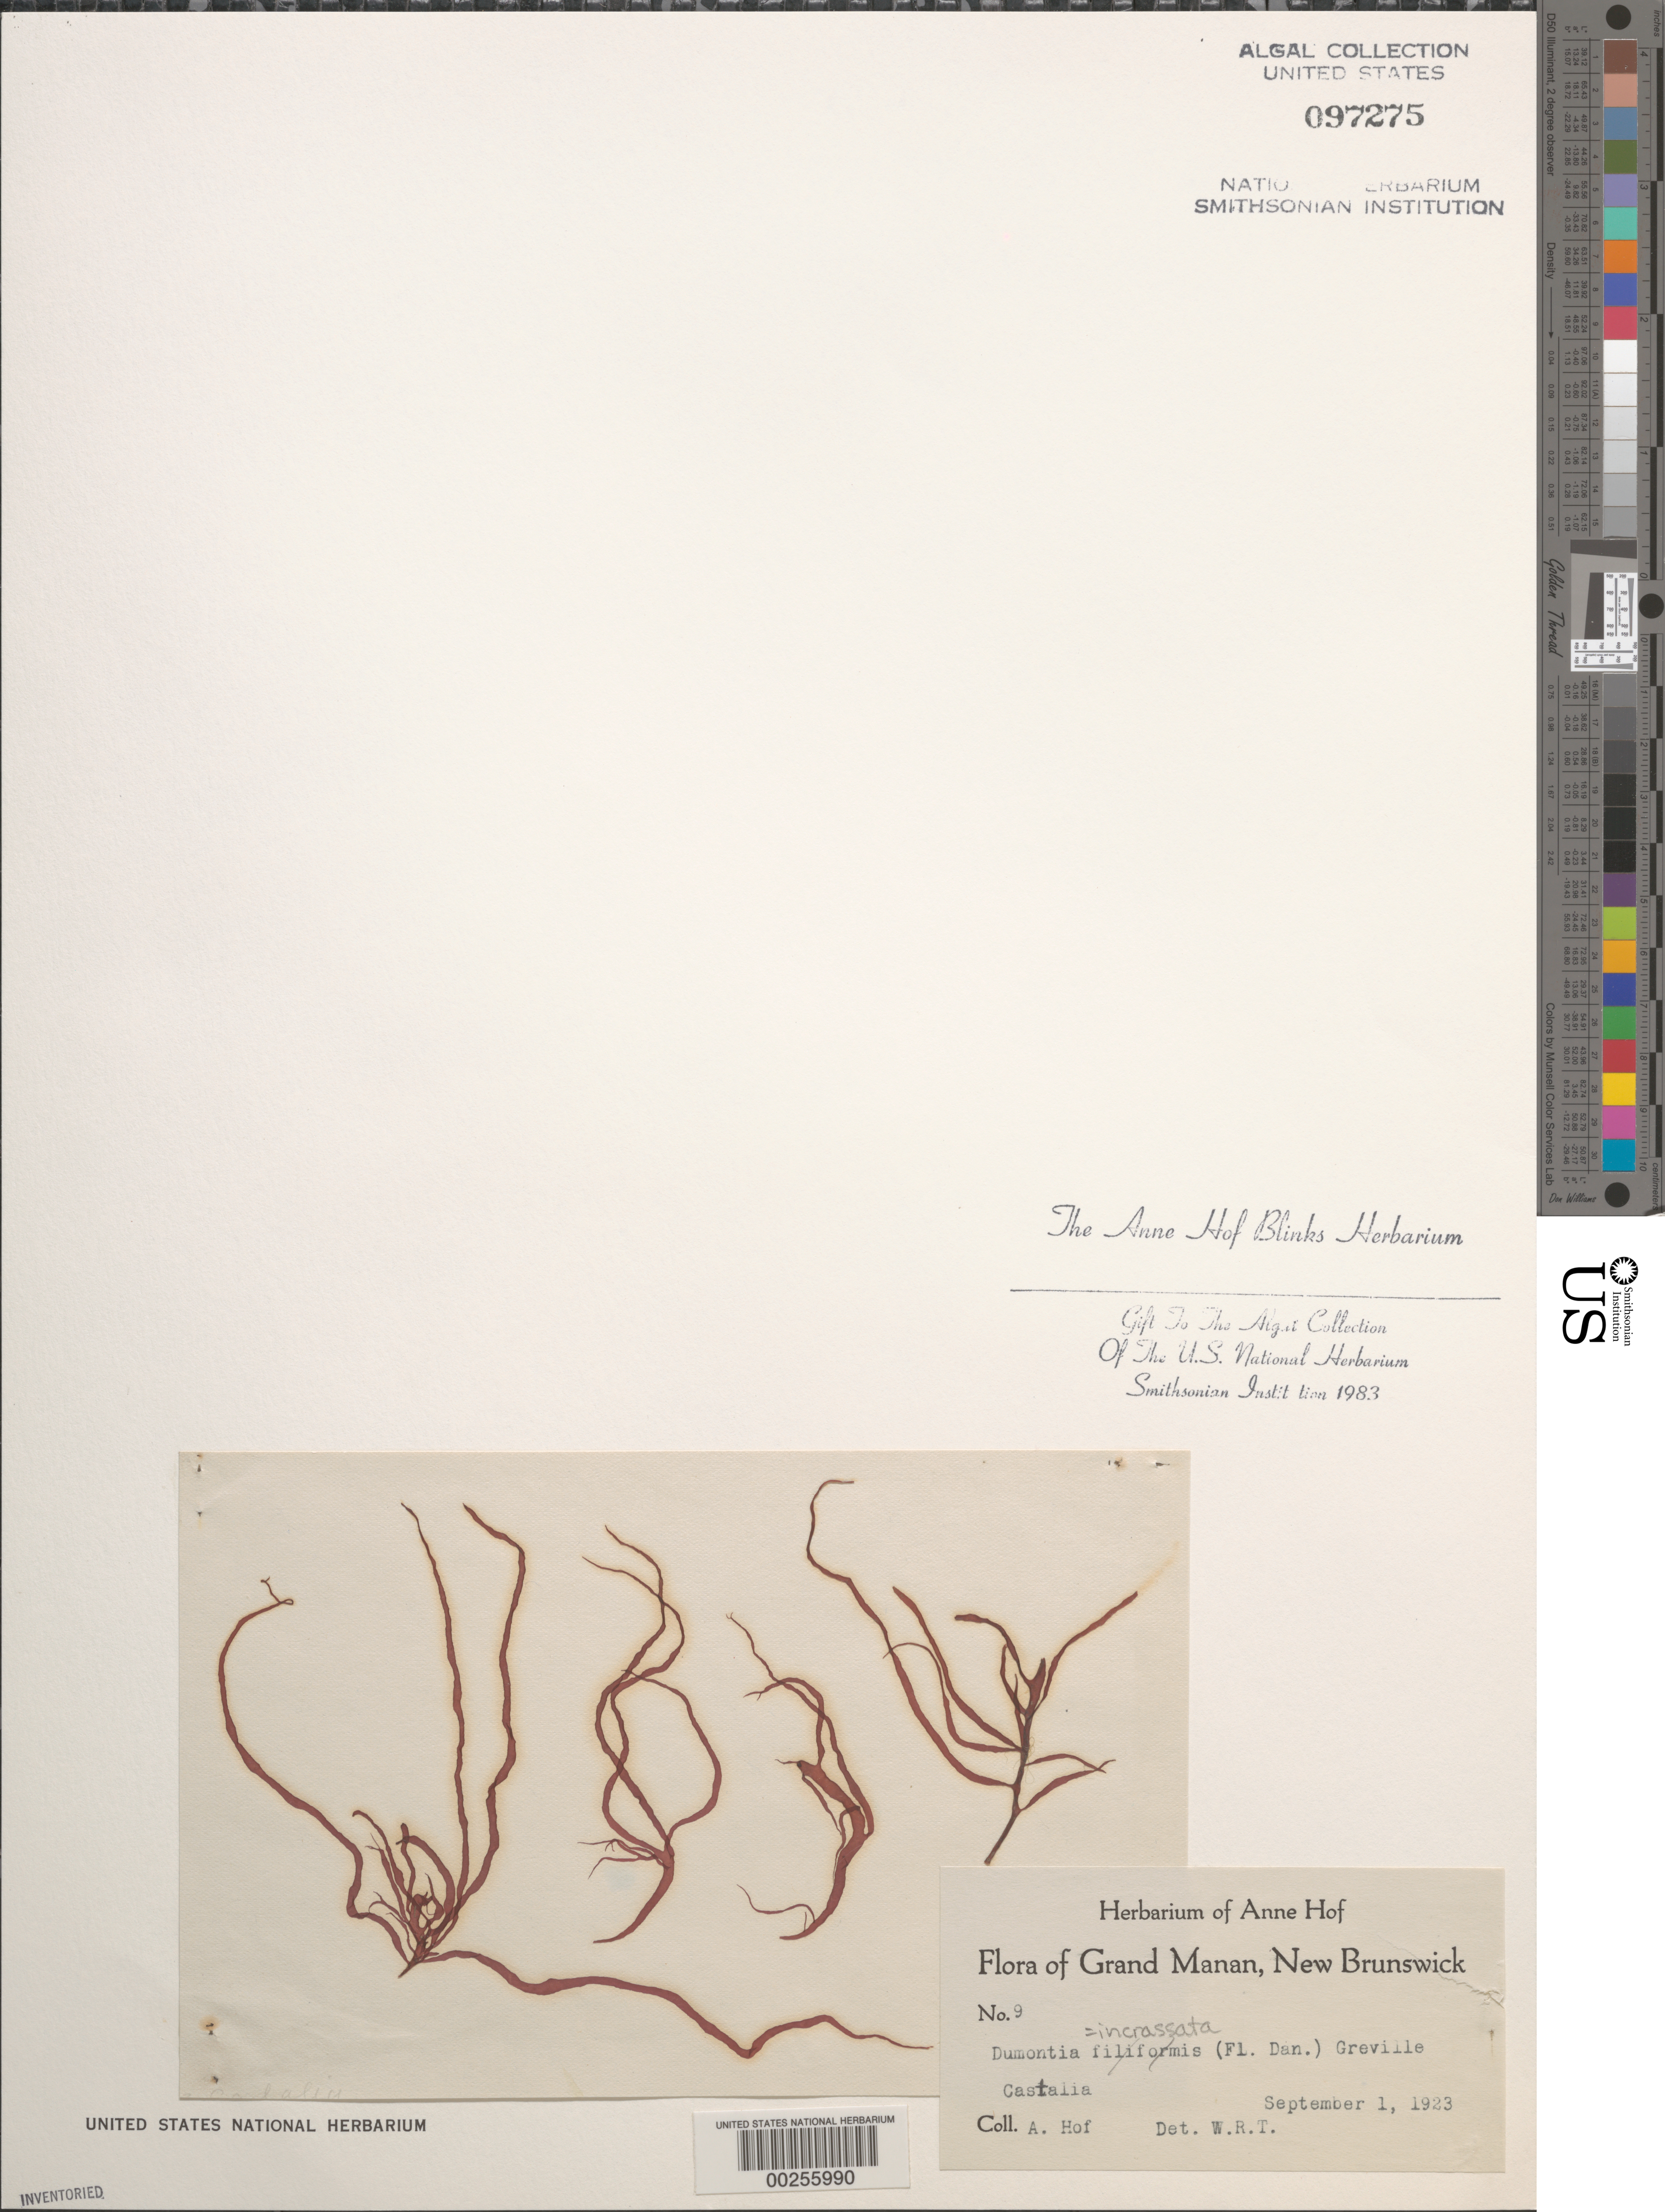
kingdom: Plantae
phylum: Rhodophyta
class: Florideophyceae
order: Gigartinales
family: Dumontiaceae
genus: Dumontia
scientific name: Dumontia contorta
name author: (S.G. Gmel.) Rupr.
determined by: Algae name updating Project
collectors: A. Blinks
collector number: AHB 9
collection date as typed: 01 Sep 1923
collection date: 1923-09-01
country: Canada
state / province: New Brunswick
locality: Grand manan, castalia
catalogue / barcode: US 97275